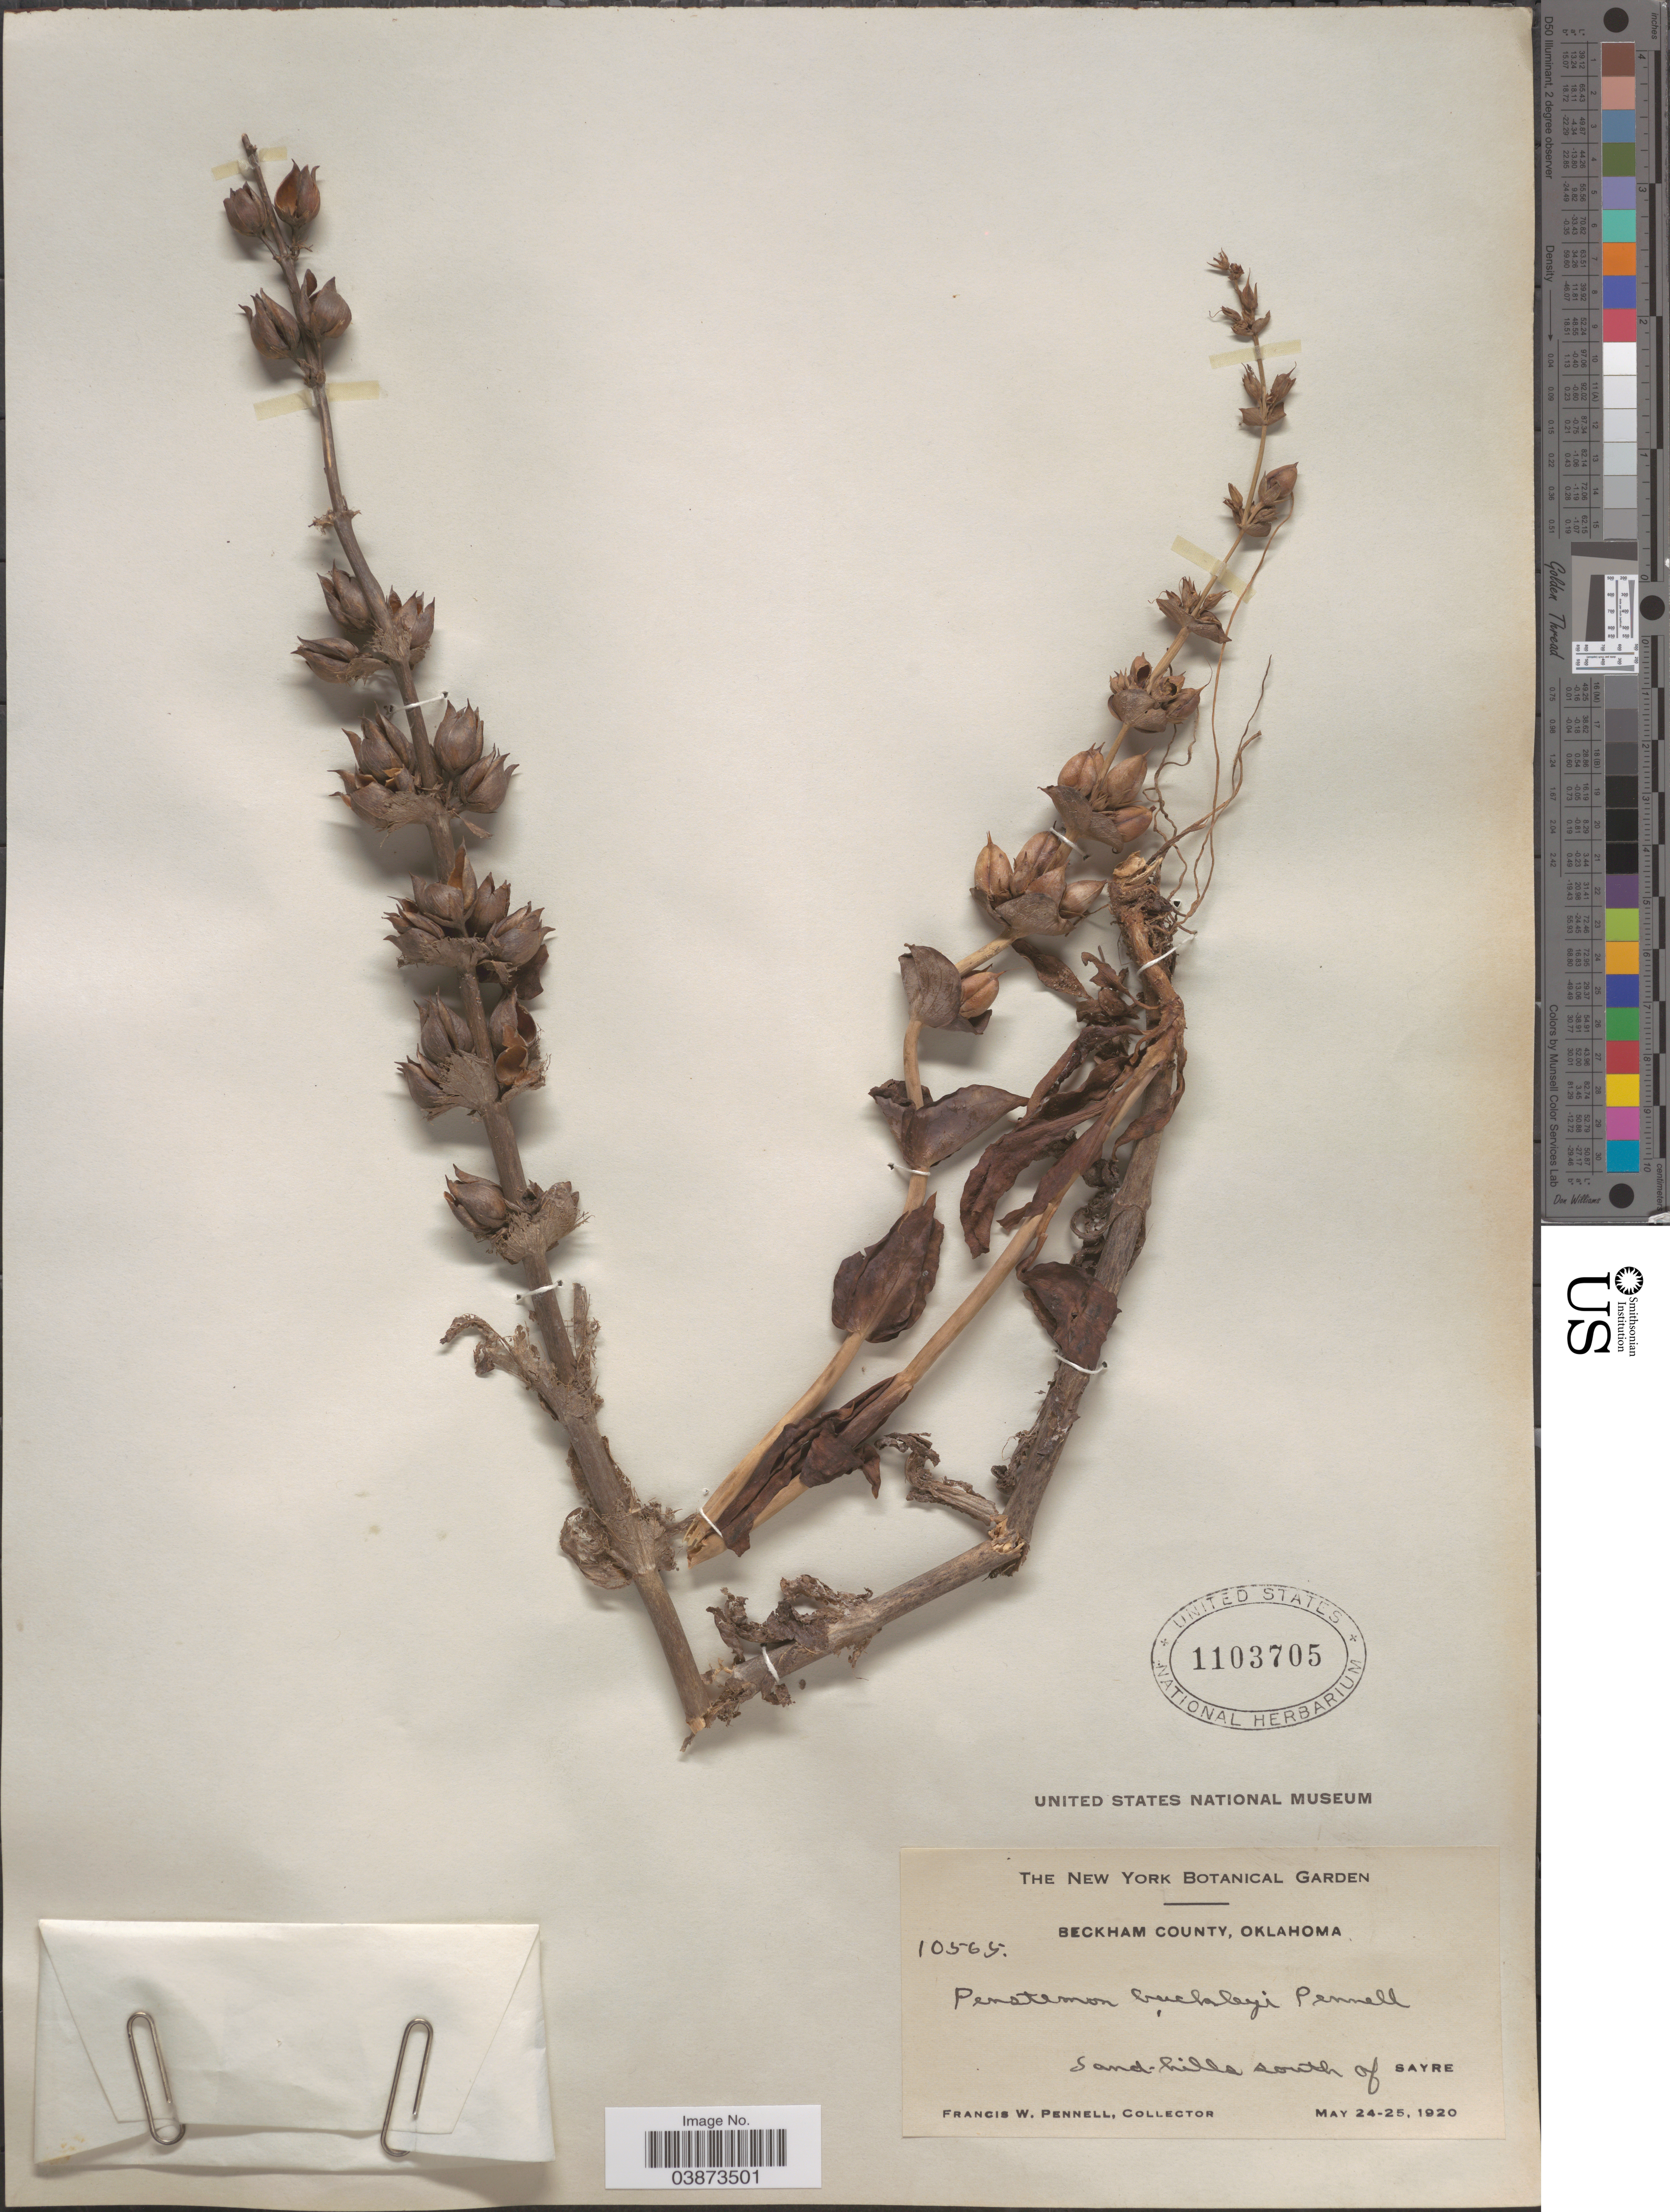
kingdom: Plantae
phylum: Tracheophyta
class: Magnoliopsida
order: Lamiales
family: Plantaginaceae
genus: Penstemon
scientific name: Penstemon buckleyi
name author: Pennell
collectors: F. W. Pennell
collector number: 10565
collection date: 1920-05-24/1920-05-25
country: United States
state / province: Oklahoma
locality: Beckham County. Sand-hills south of Sayre.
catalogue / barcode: US 1103705